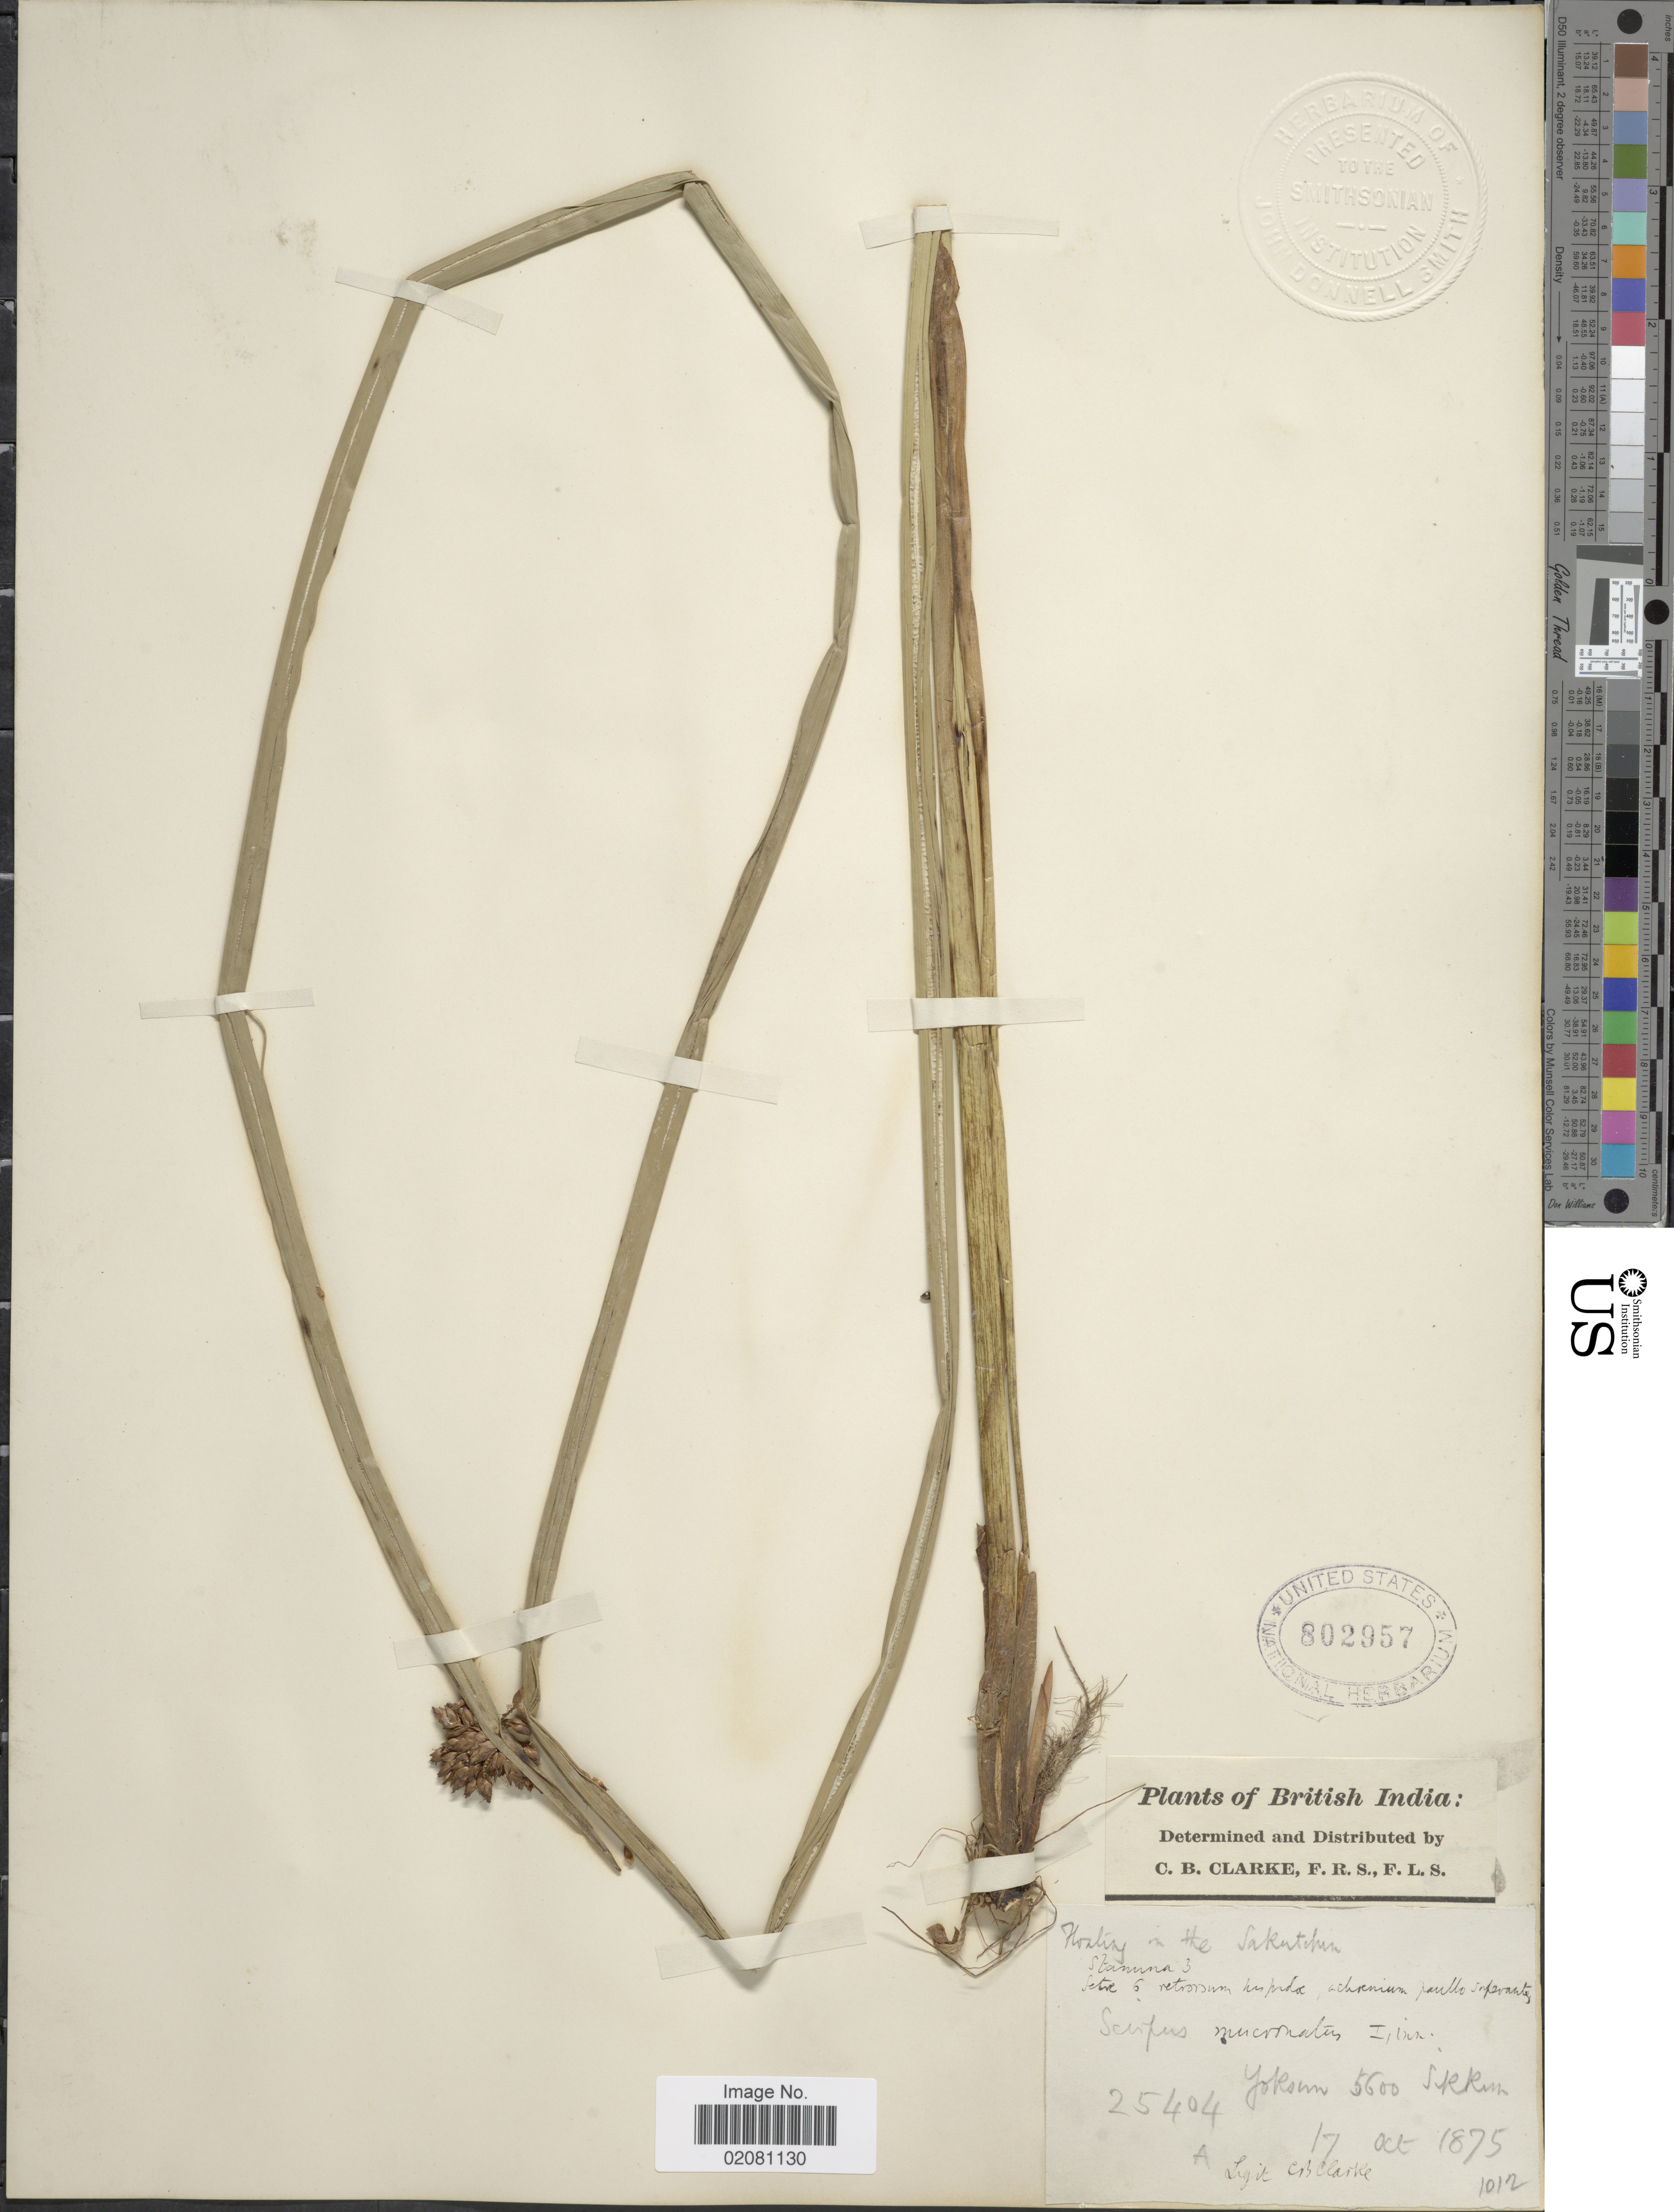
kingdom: Plantae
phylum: Tracheophyta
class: Liliopsida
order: Poales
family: Cyperaceae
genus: Schoenoplectus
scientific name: Schoenoplectus mucronatus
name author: (L.) Palla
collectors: C. B. Clarke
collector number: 25404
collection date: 1875-10-17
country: India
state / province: Sikkim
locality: British India. Yoksun, Sikkim.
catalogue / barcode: US 802957